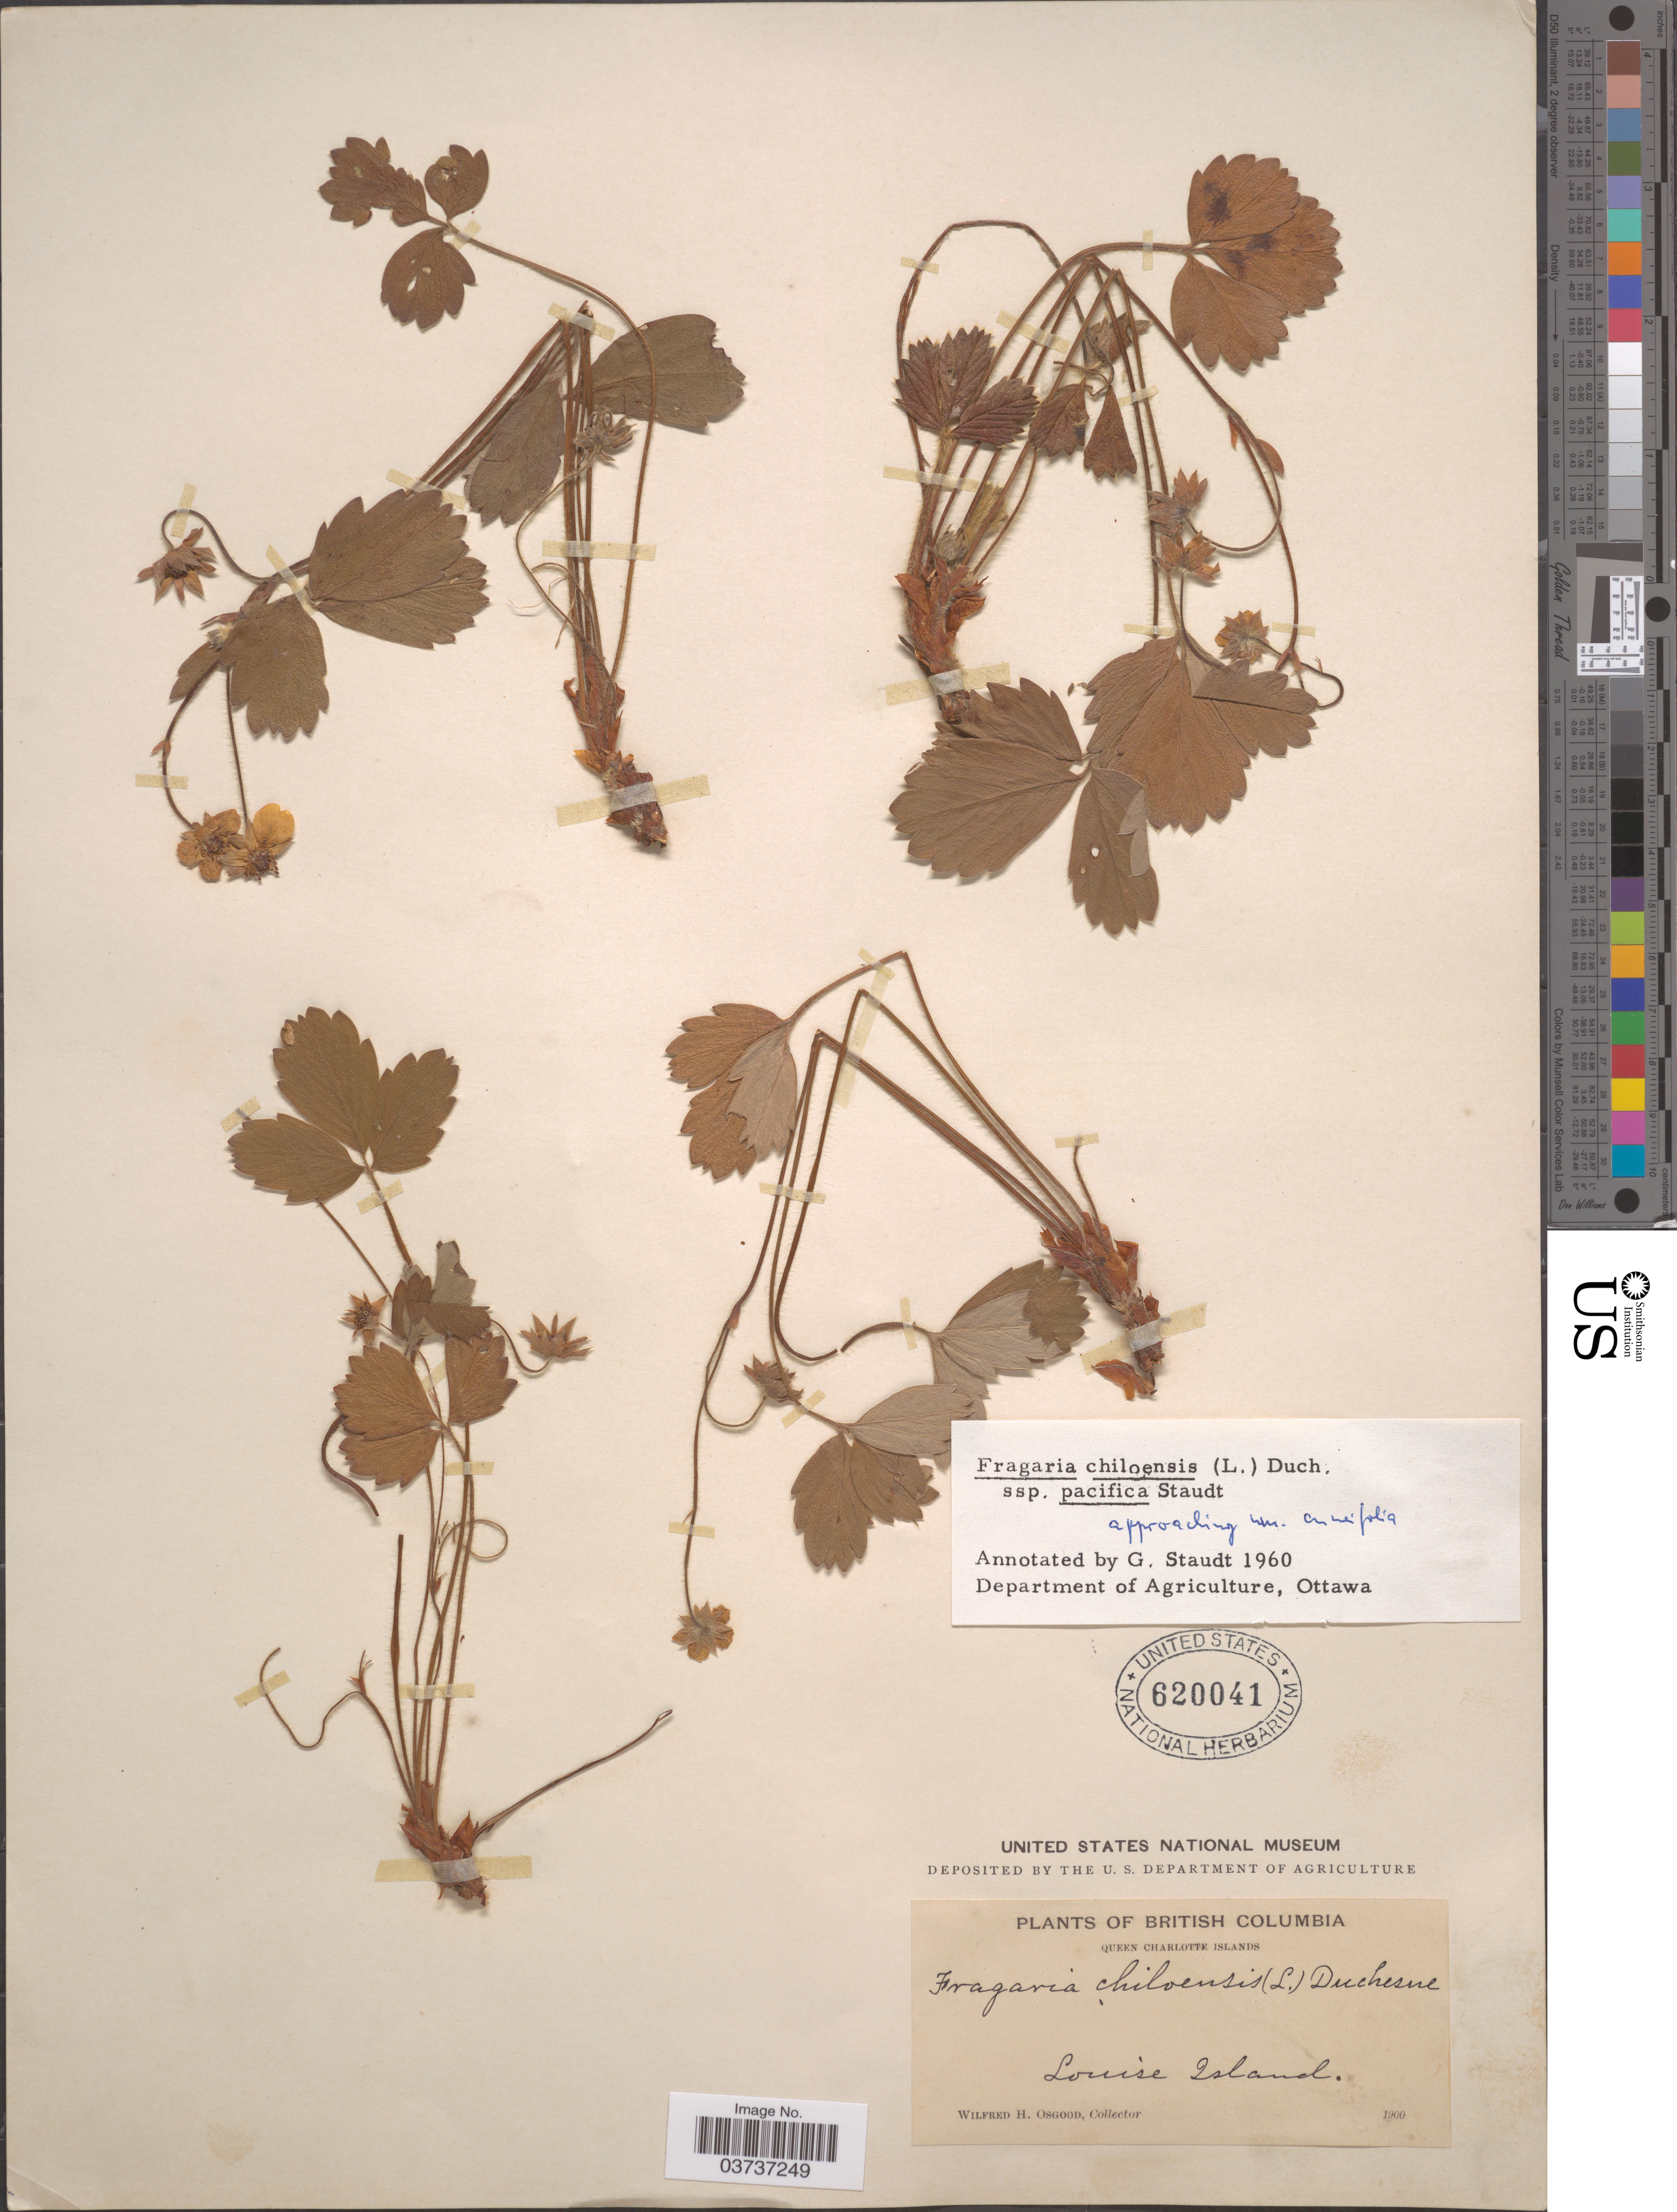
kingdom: Plantae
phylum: Tracheophyta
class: Magnoliopsida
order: Rosales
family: Rosaceae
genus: Fragaria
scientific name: Fragaria chiloensis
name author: (L.) Mill.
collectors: W. Osgood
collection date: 1900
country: Canada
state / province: British Columbia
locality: Queen Charlotte Islands. Louise Island.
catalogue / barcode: US 620041